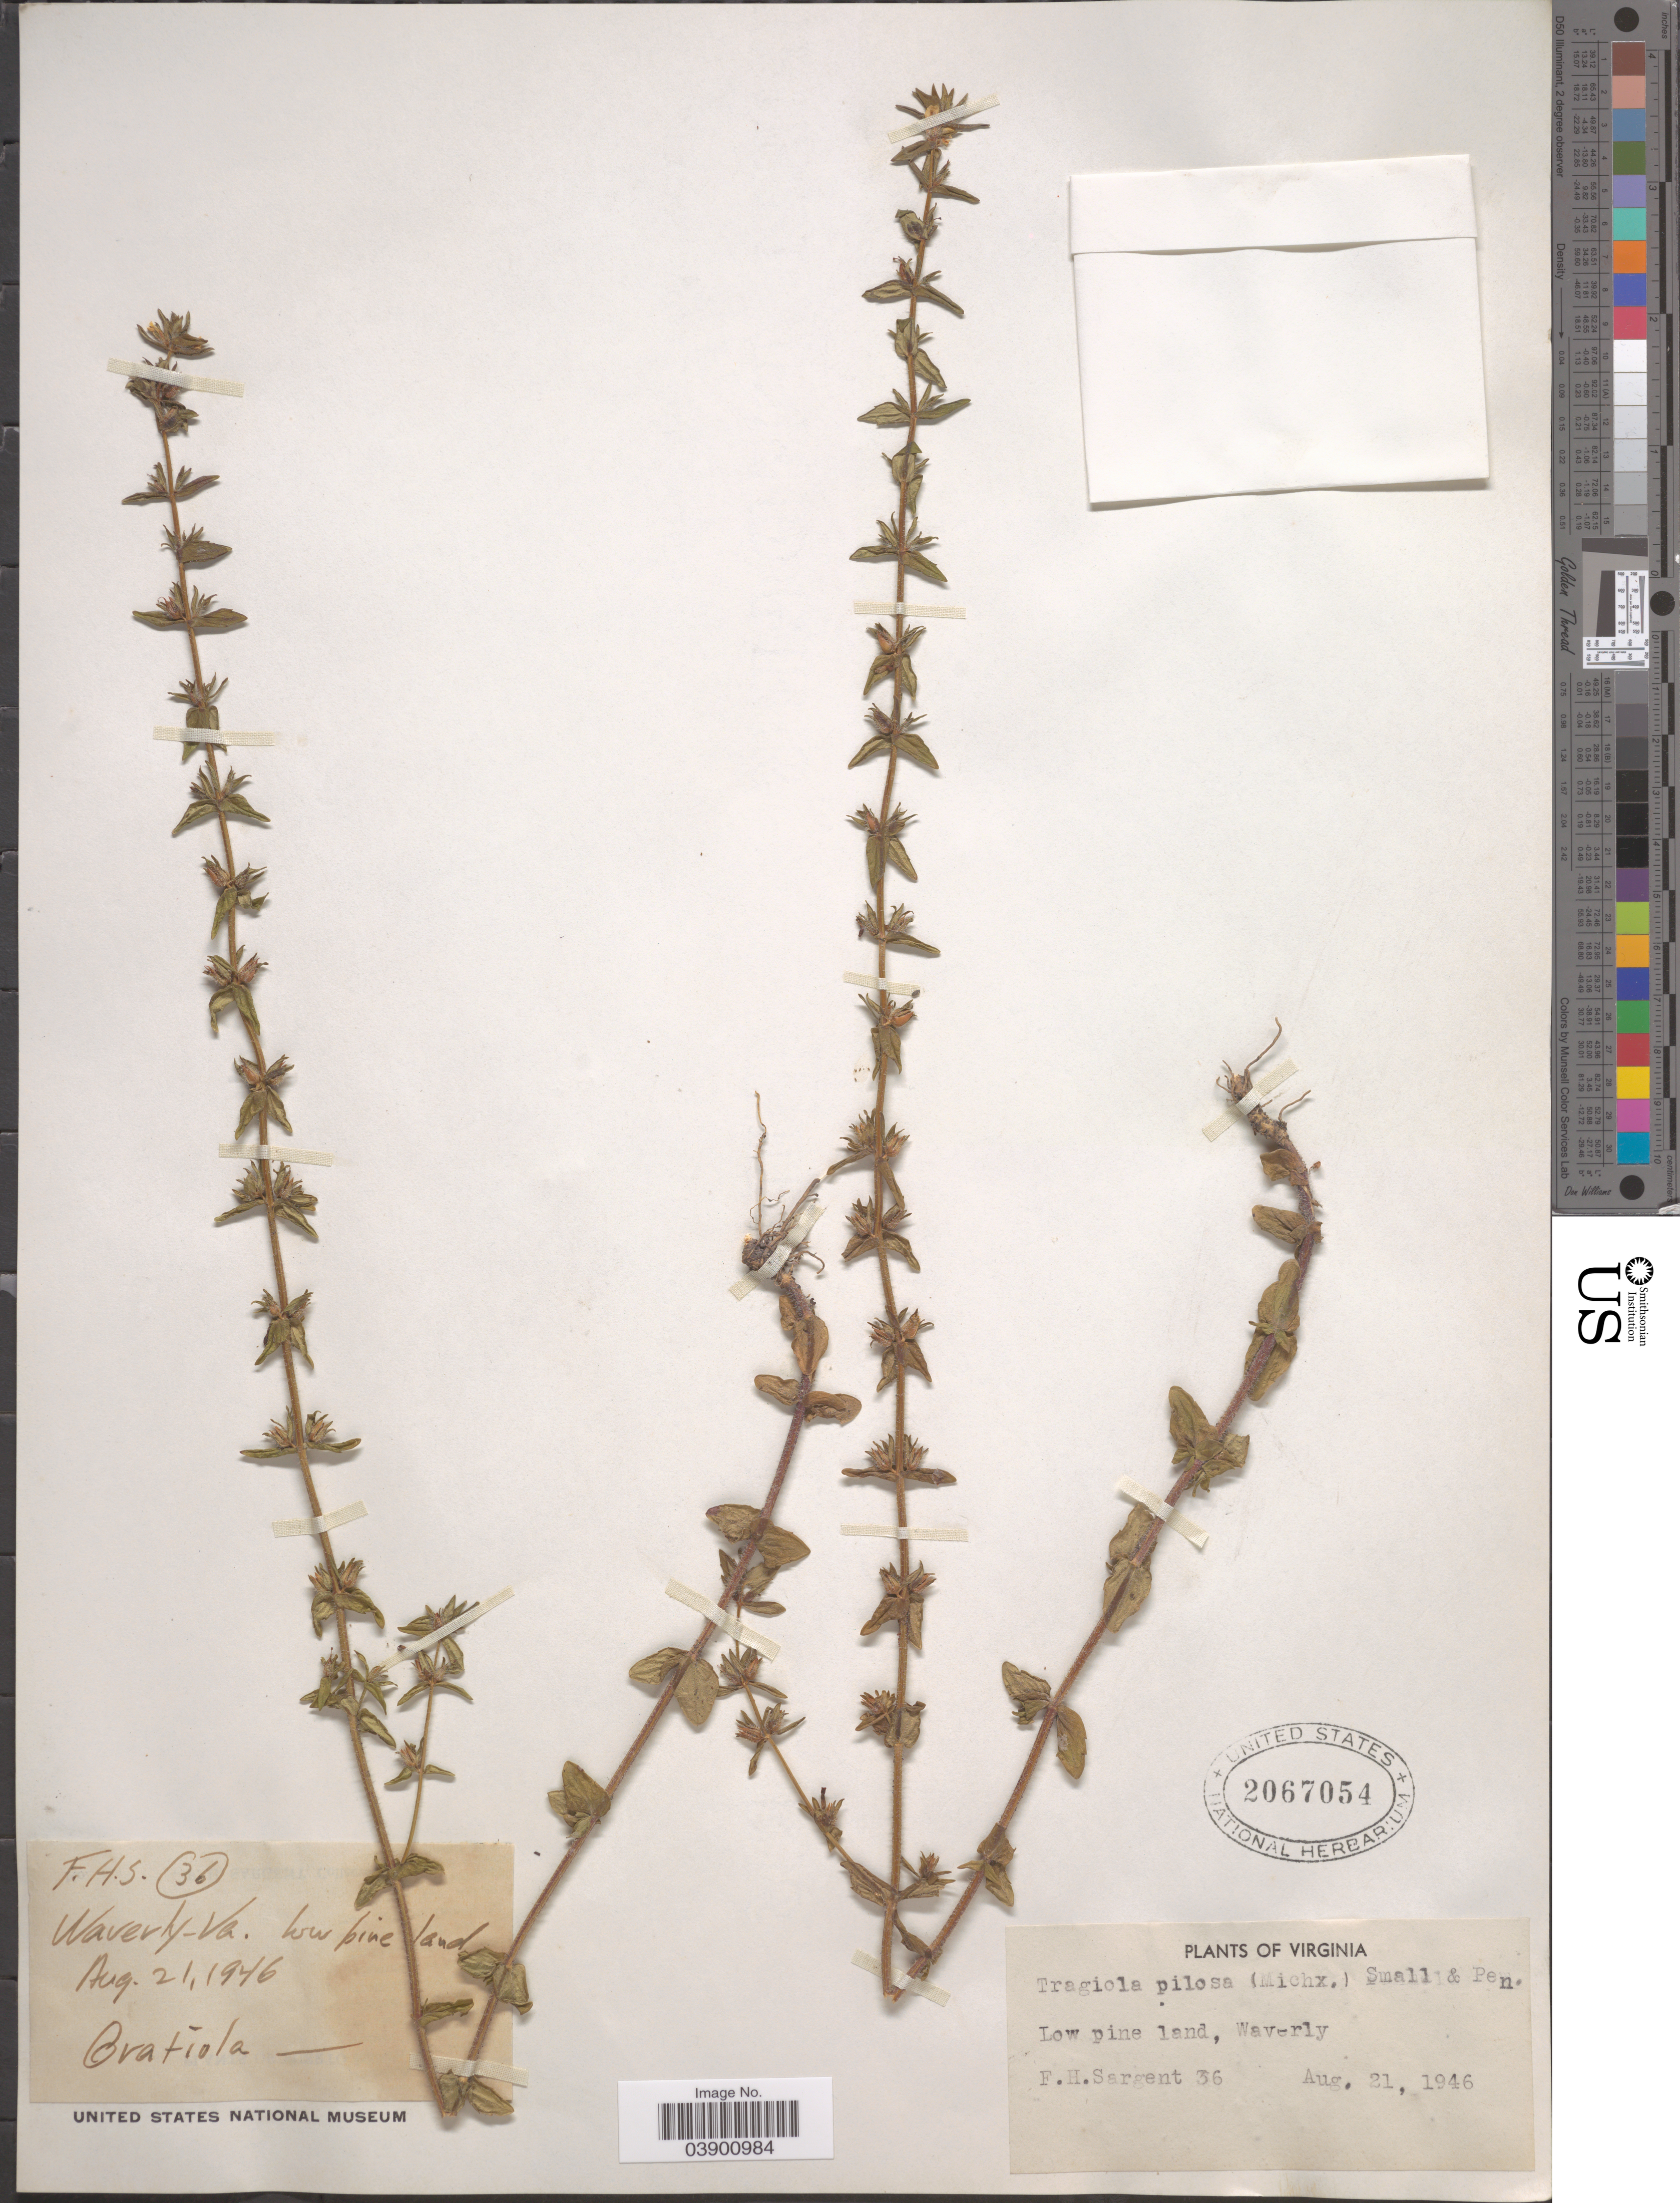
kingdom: Plantae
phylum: Tracheophyta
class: Magnoliopsida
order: Lamiales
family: Plantaginaceae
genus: Gratiola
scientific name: Gratiola pilosa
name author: Michx.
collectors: F. H. Sargent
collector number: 36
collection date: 1946-08-21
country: United States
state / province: Virginia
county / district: Sussex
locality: Waverly.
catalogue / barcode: US 2067054